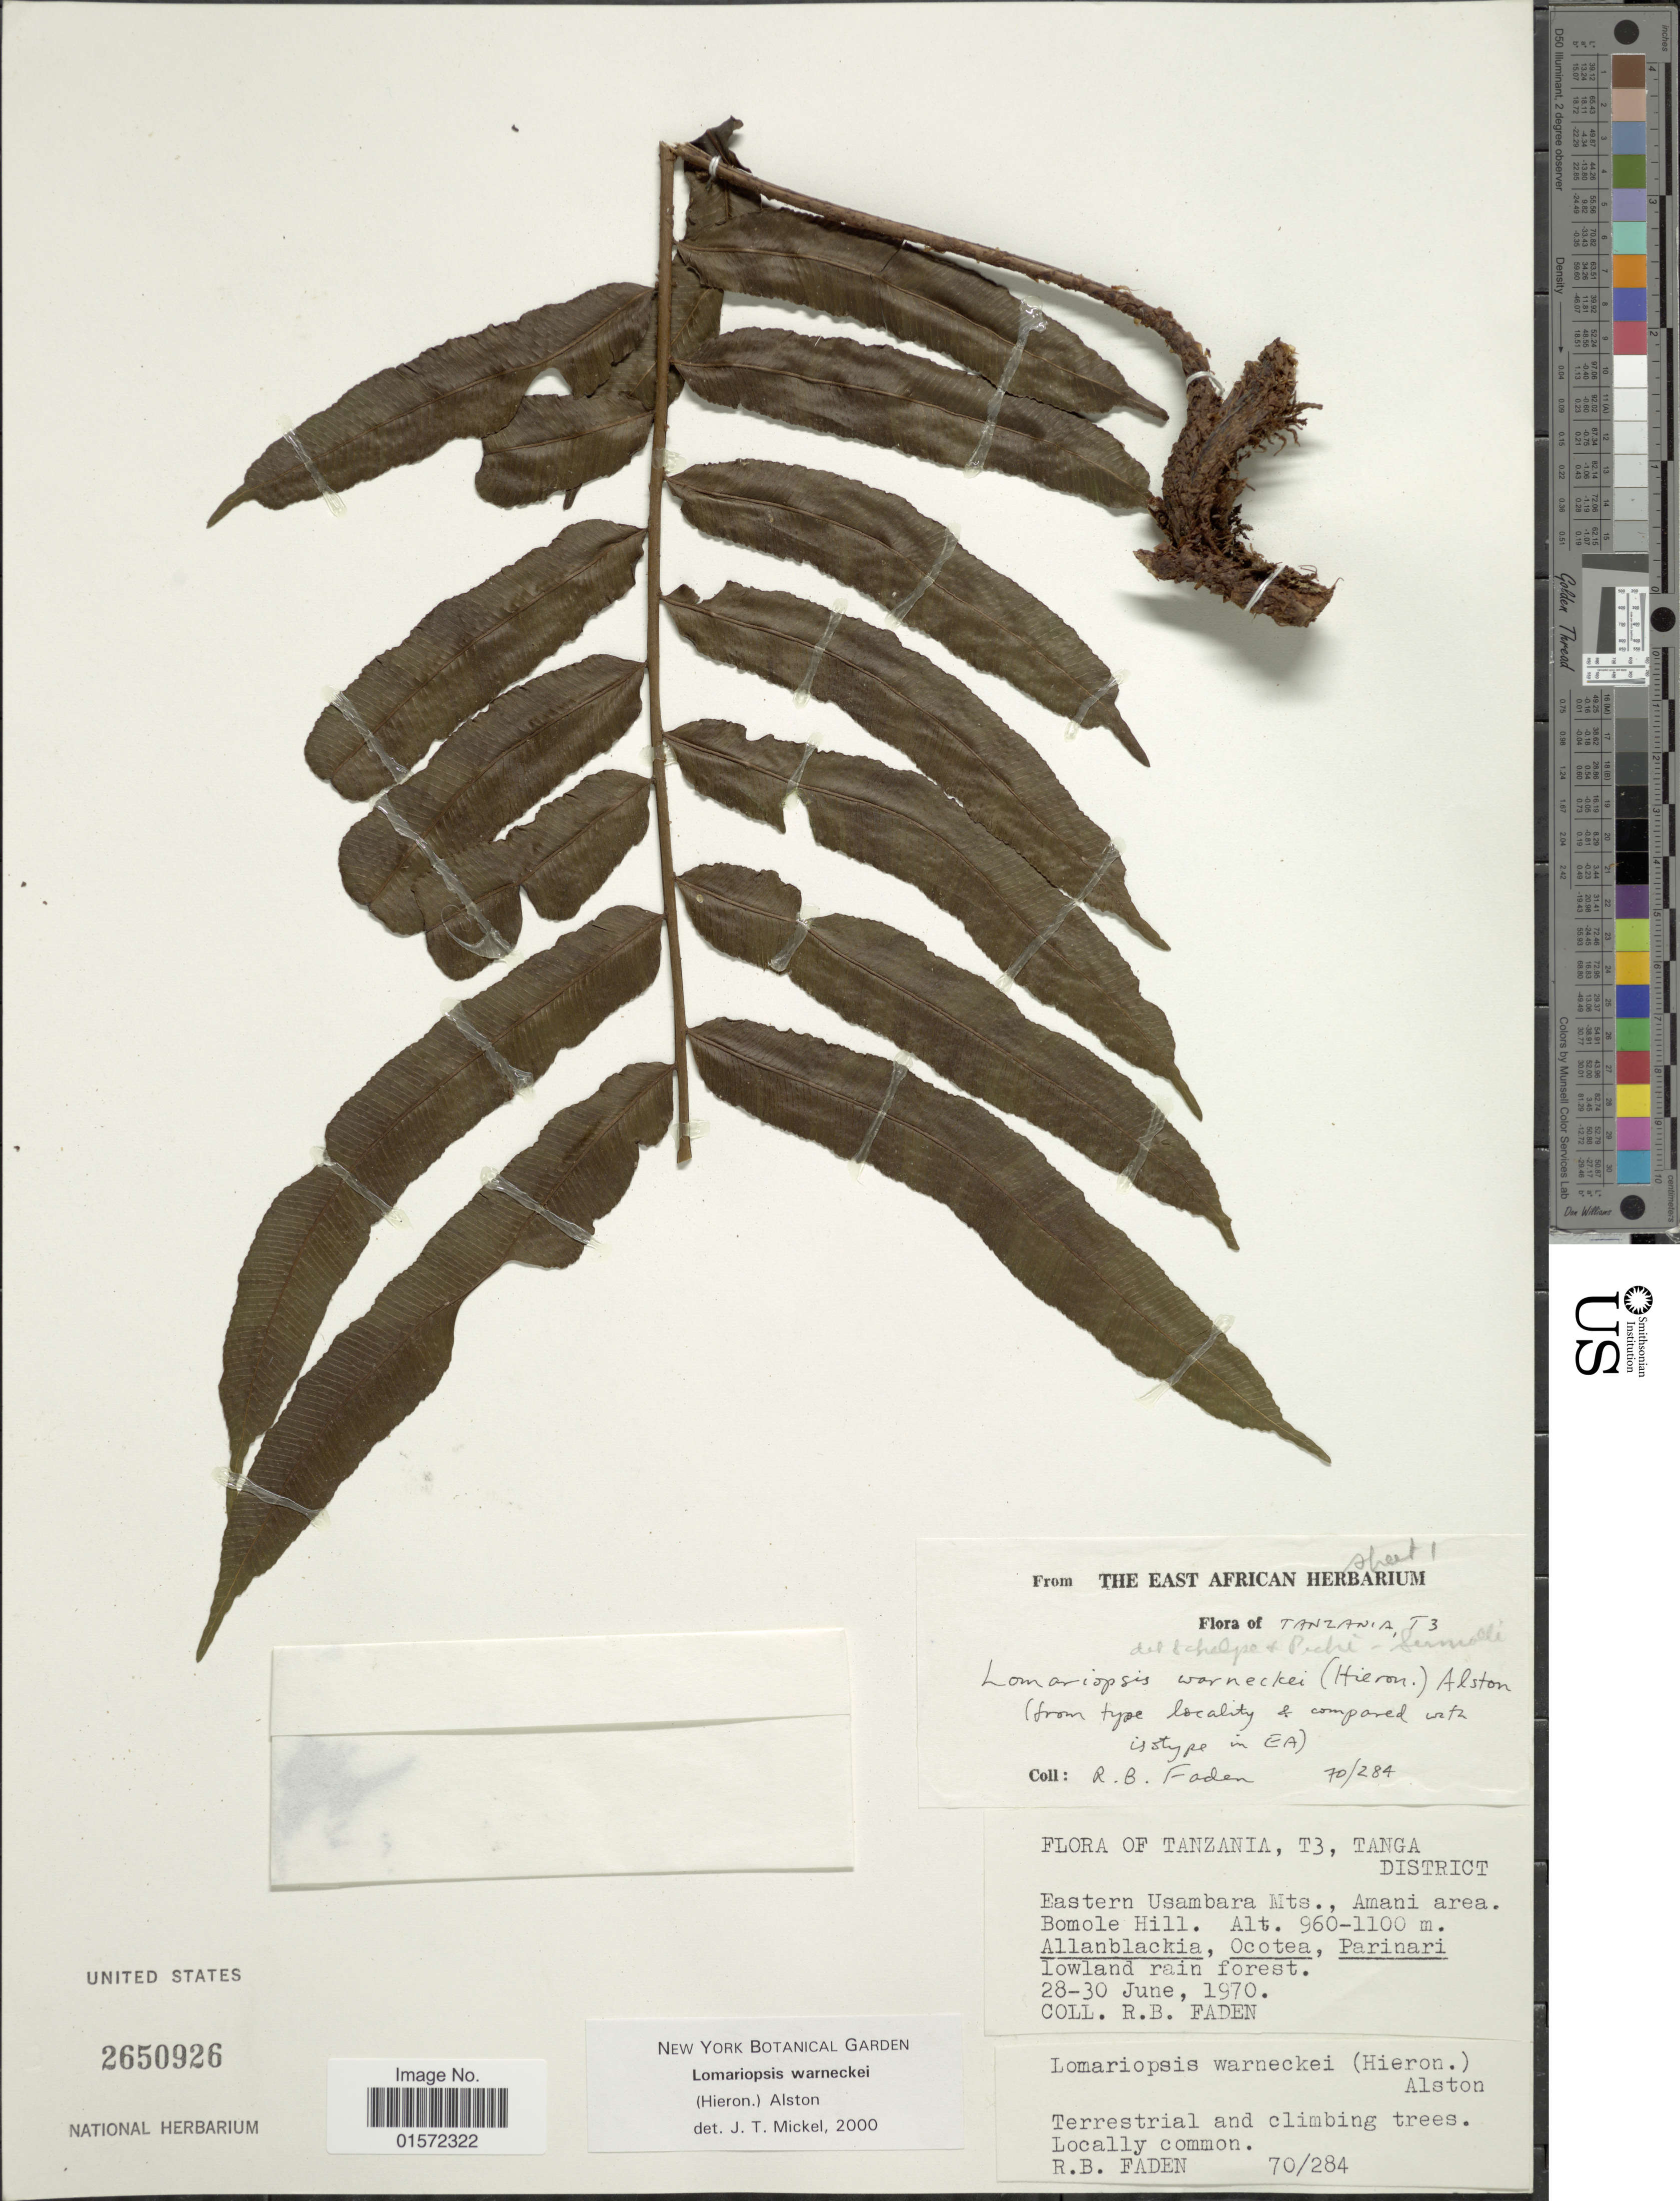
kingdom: Plantae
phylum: Tracheophyta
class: Polypodiopsida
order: Polypodiales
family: Lomariopsidaceae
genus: Lomariopsis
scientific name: Lomariopsis warneckei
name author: (Hieron.) Alston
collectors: R. B. Faden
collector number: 70/284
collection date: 1970-06-28/1970-06-30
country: Tanzania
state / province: Tanga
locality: T3, Tanga District, Eastern Usambara Mts., Amani area, Bomole Hill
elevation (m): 960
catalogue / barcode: US 2650926